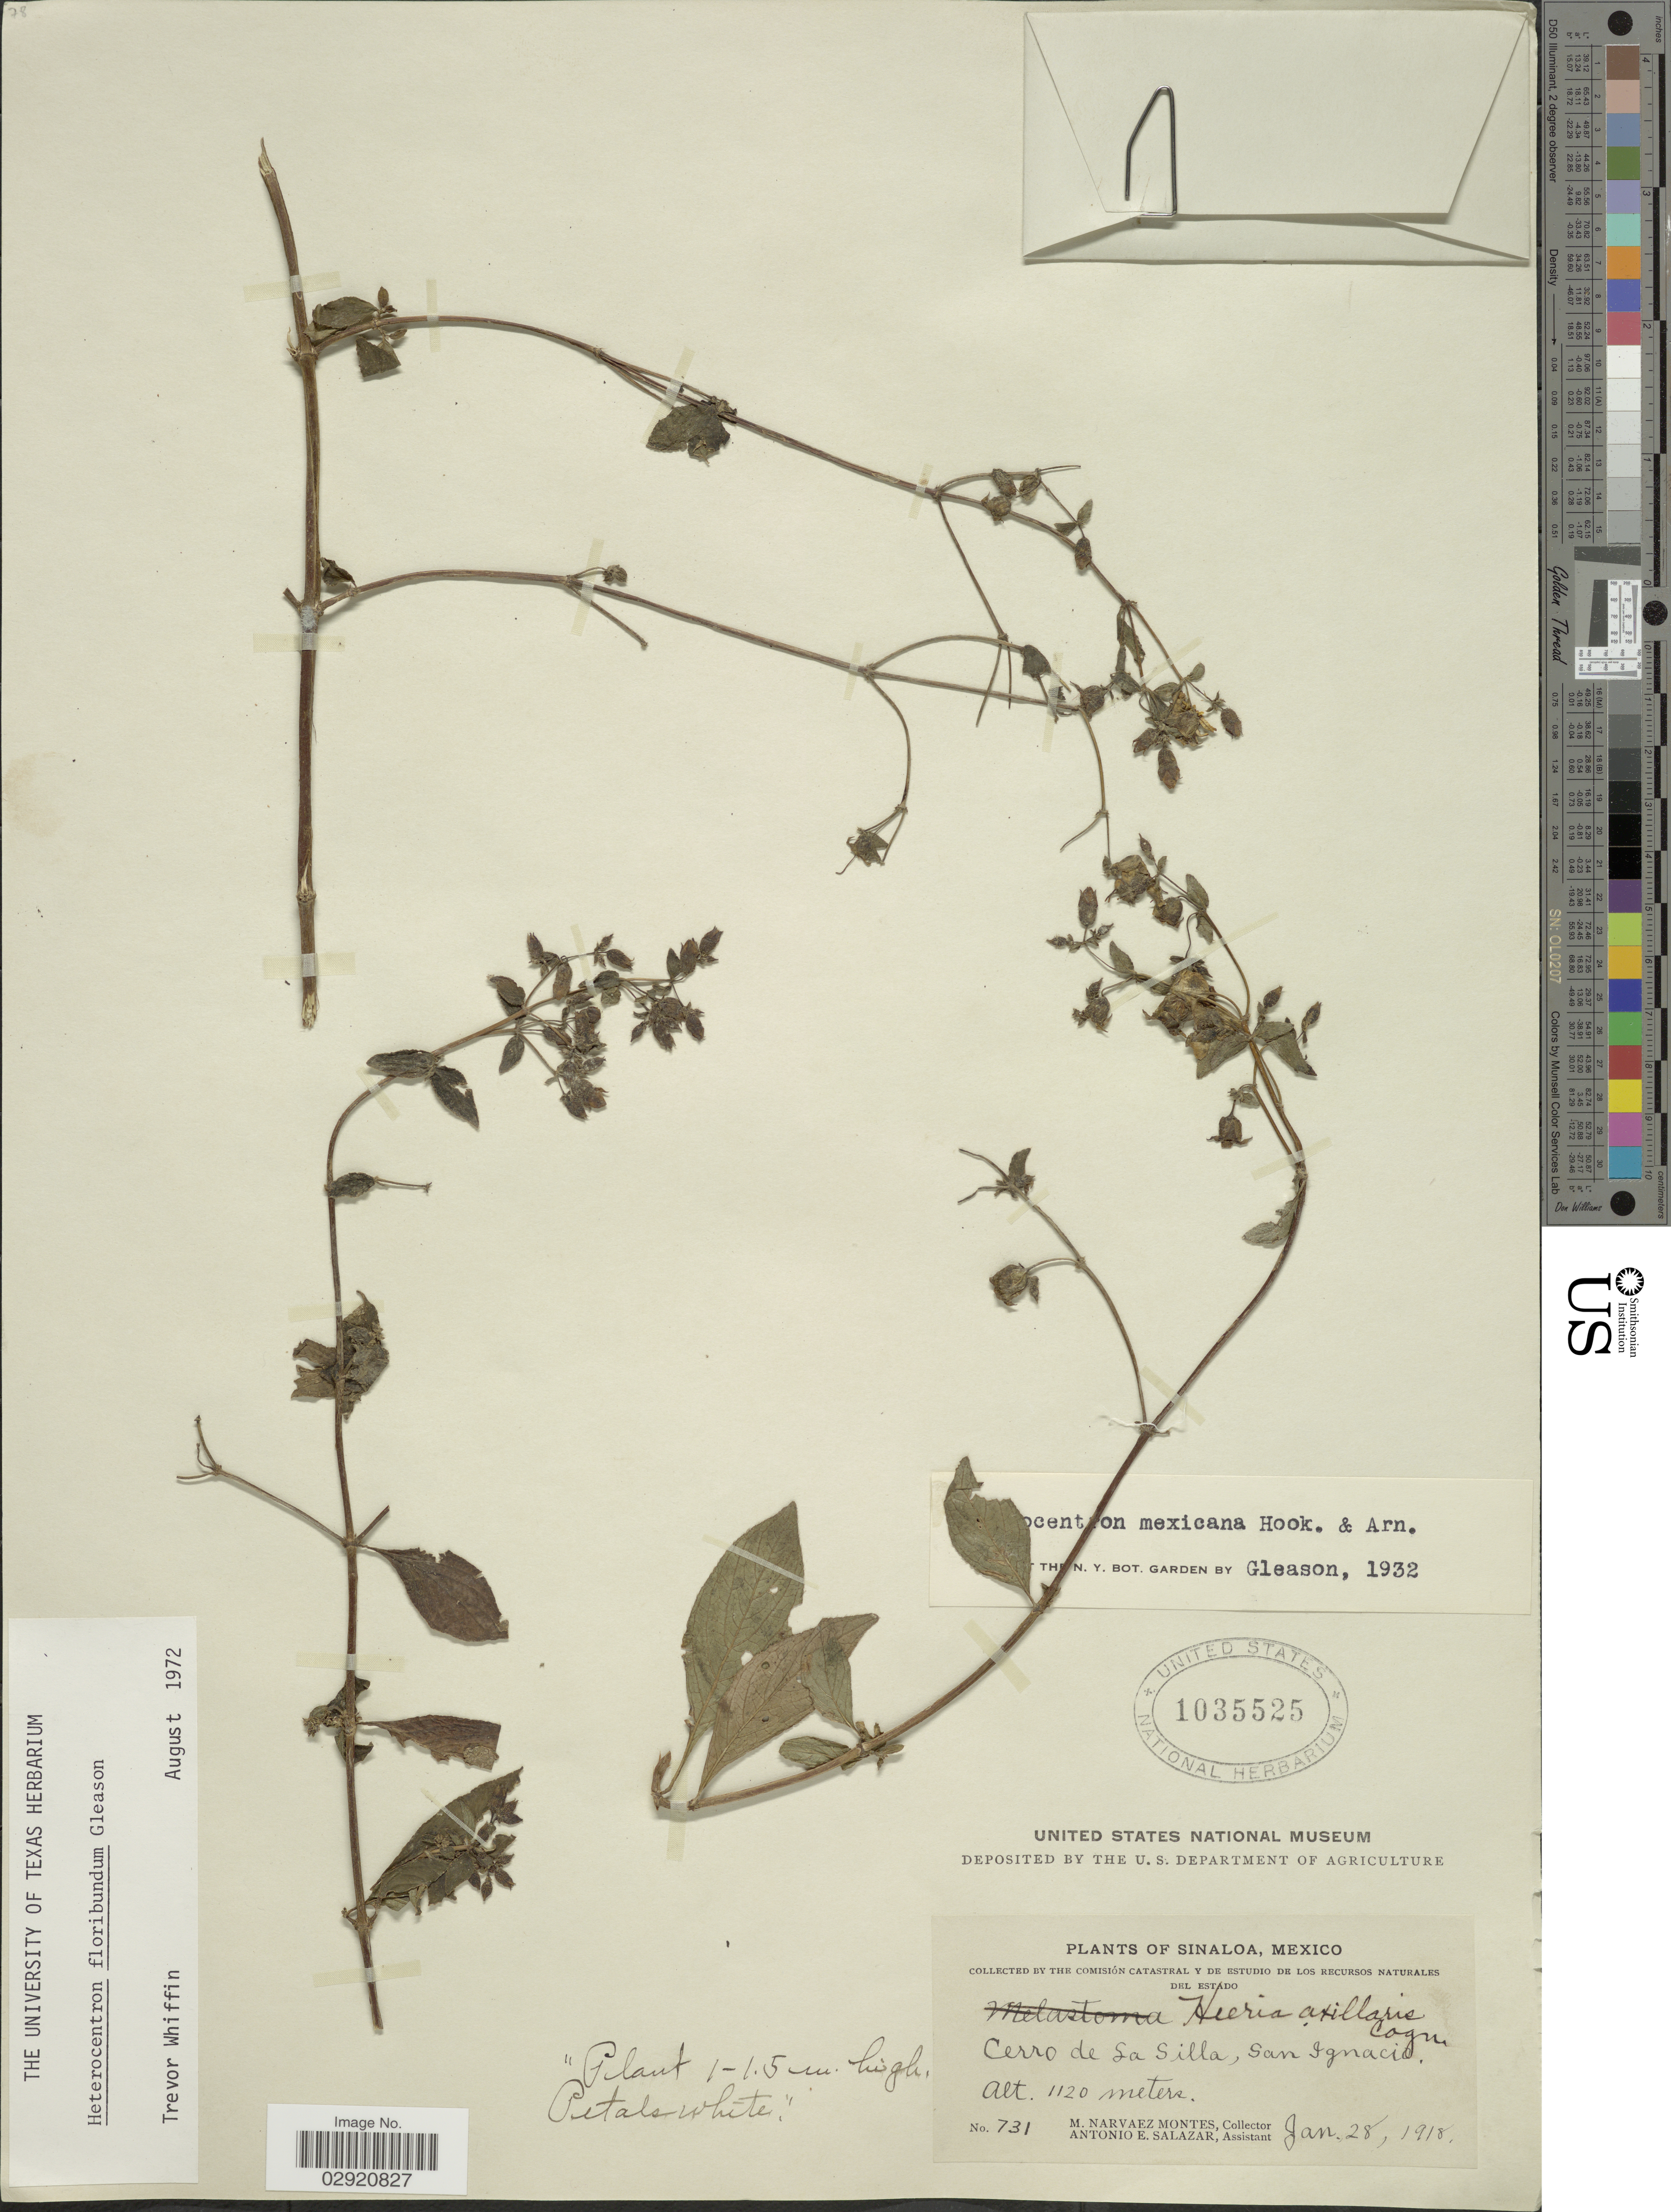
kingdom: Plantae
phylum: Tracheophyta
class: Magnoliopsida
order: Myrtales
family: Melastomataceae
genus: Heterocentron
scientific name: Heterocentron floribunda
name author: Gleason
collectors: M. Narvaez-Montes & A. E. Salazar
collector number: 731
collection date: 1918-01-28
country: Mexico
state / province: Sinaloa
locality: Cerro de La Silla, San Ignacio.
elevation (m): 1120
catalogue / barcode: US 1035525